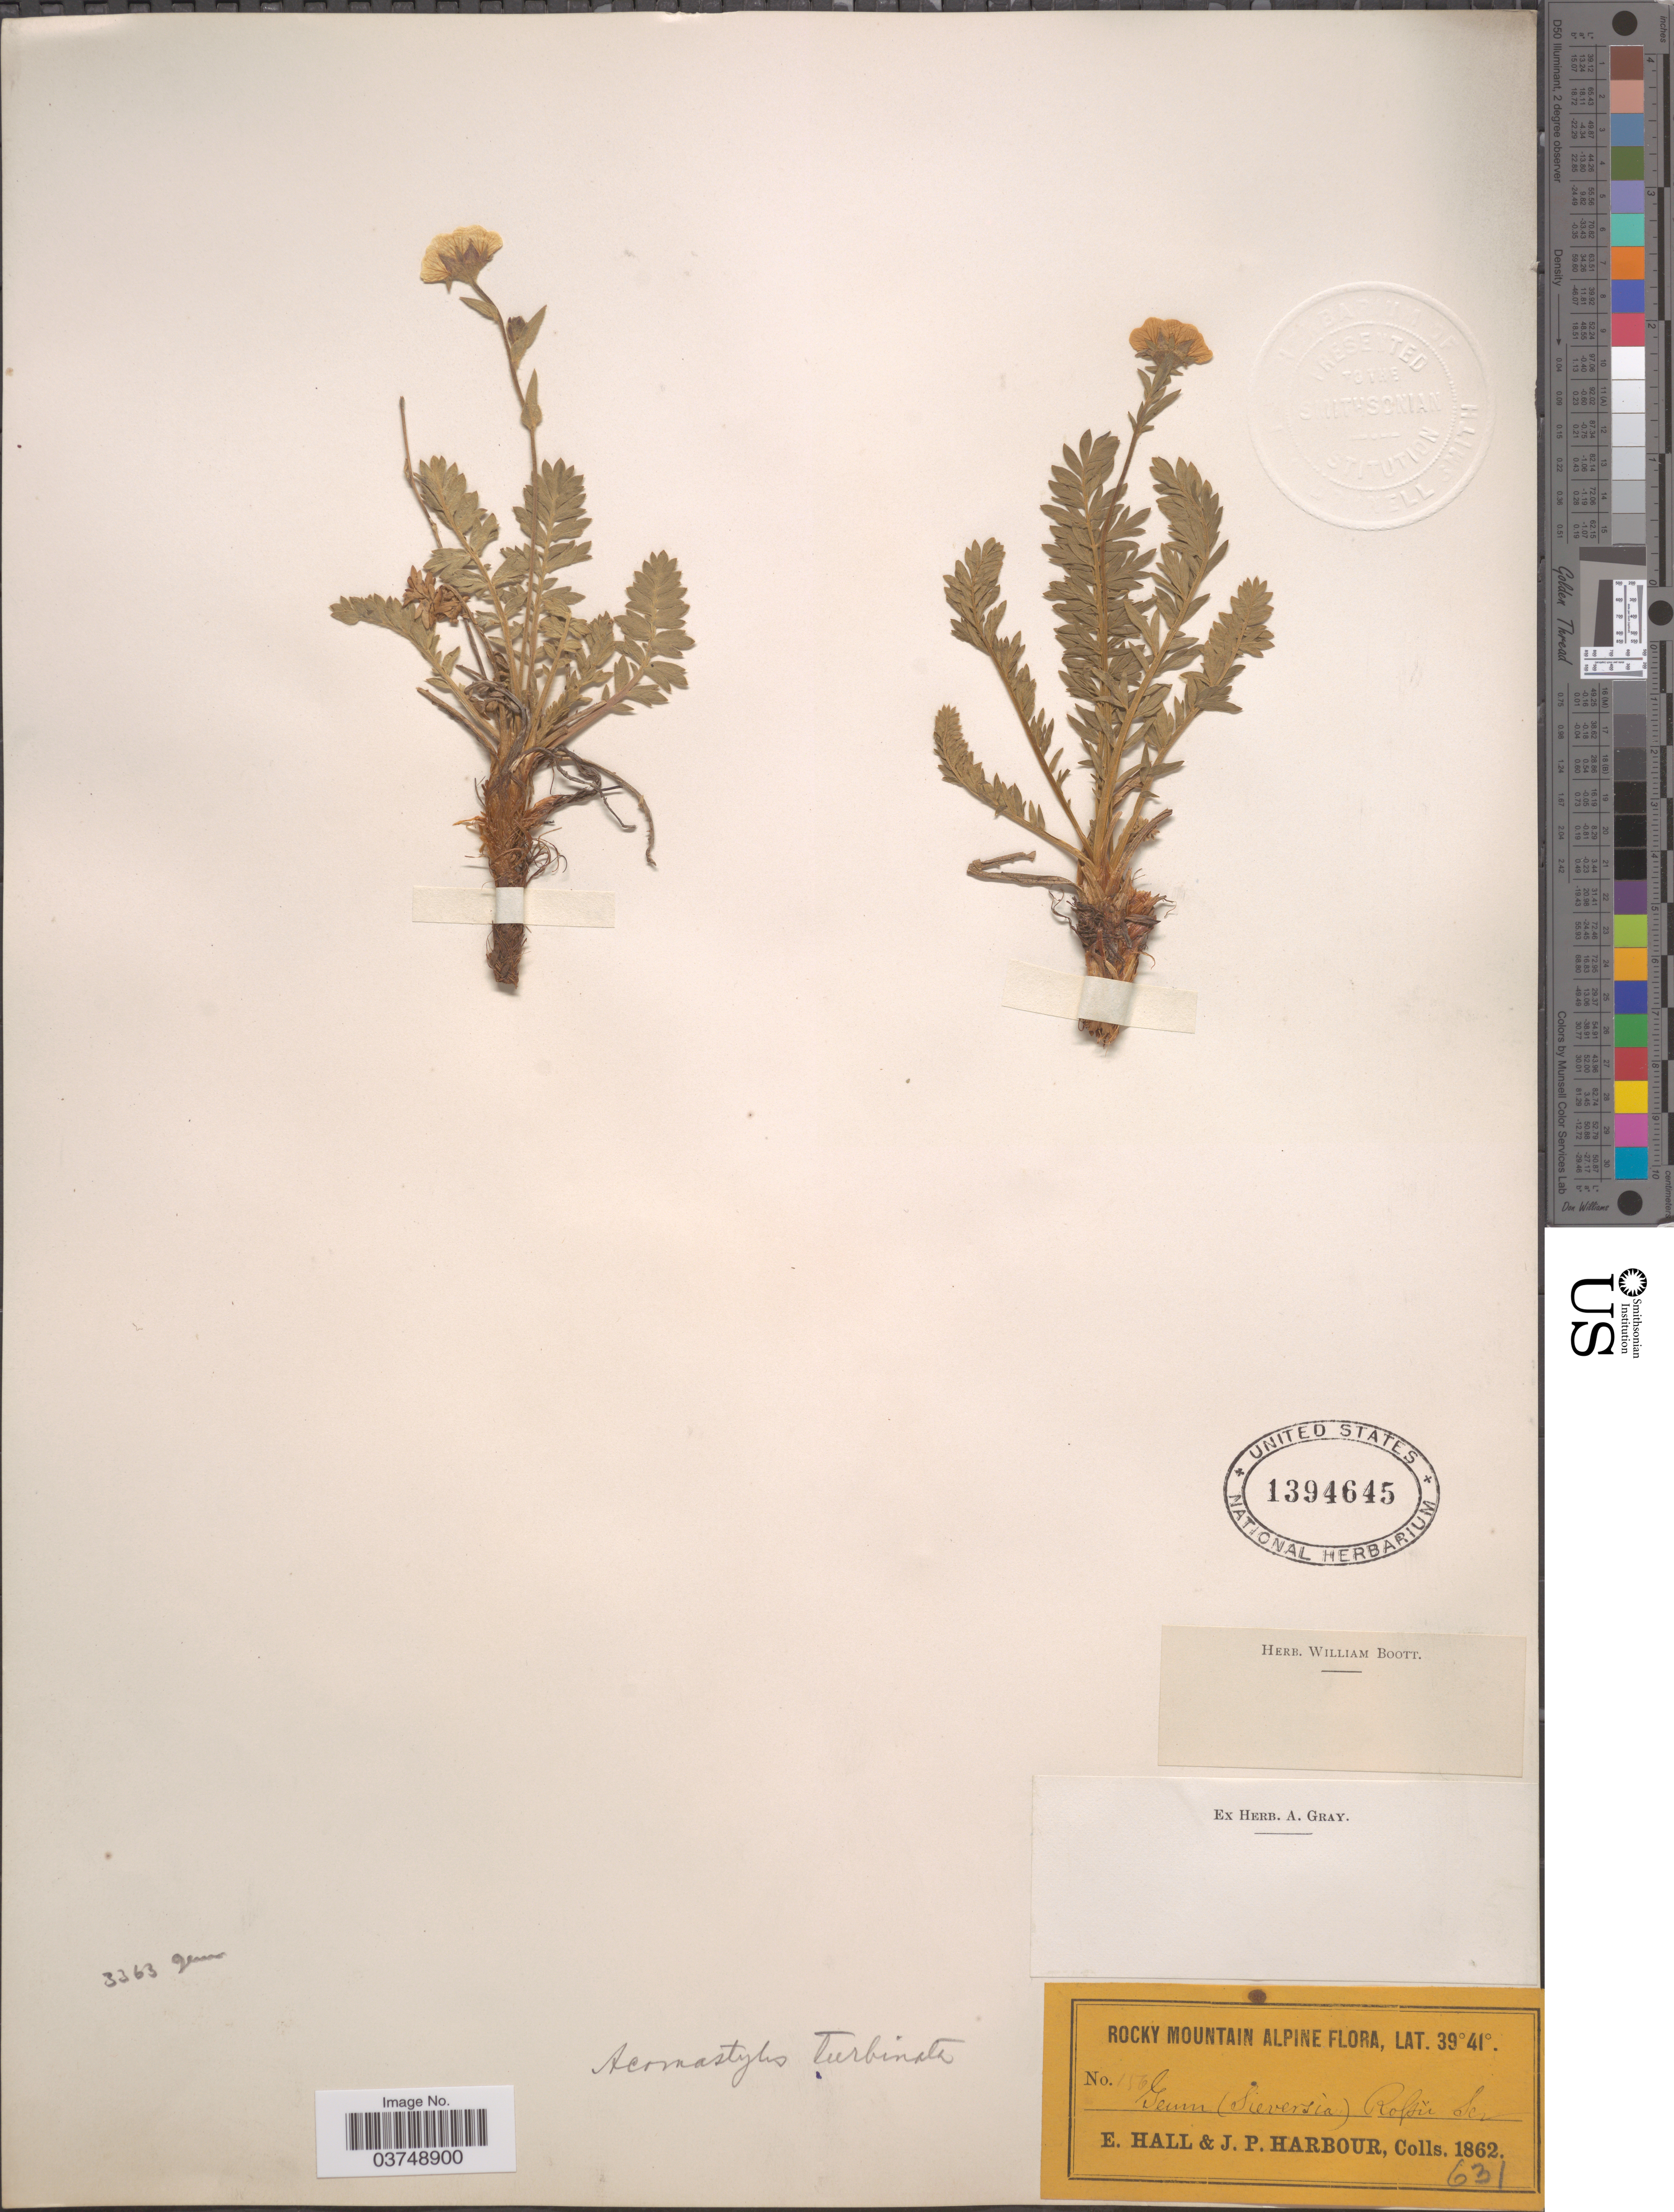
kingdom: Plantae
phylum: Tracheophyta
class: Magnoliopsida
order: Rosales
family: Rosaceae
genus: Geum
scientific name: Geum rossii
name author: (R. Br.) Ser.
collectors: E. Hall & J. Harbour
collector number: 156*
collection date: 1862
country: United States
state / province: Colorado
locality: Rocky Mountain Alpine.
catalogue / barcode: US 1394645